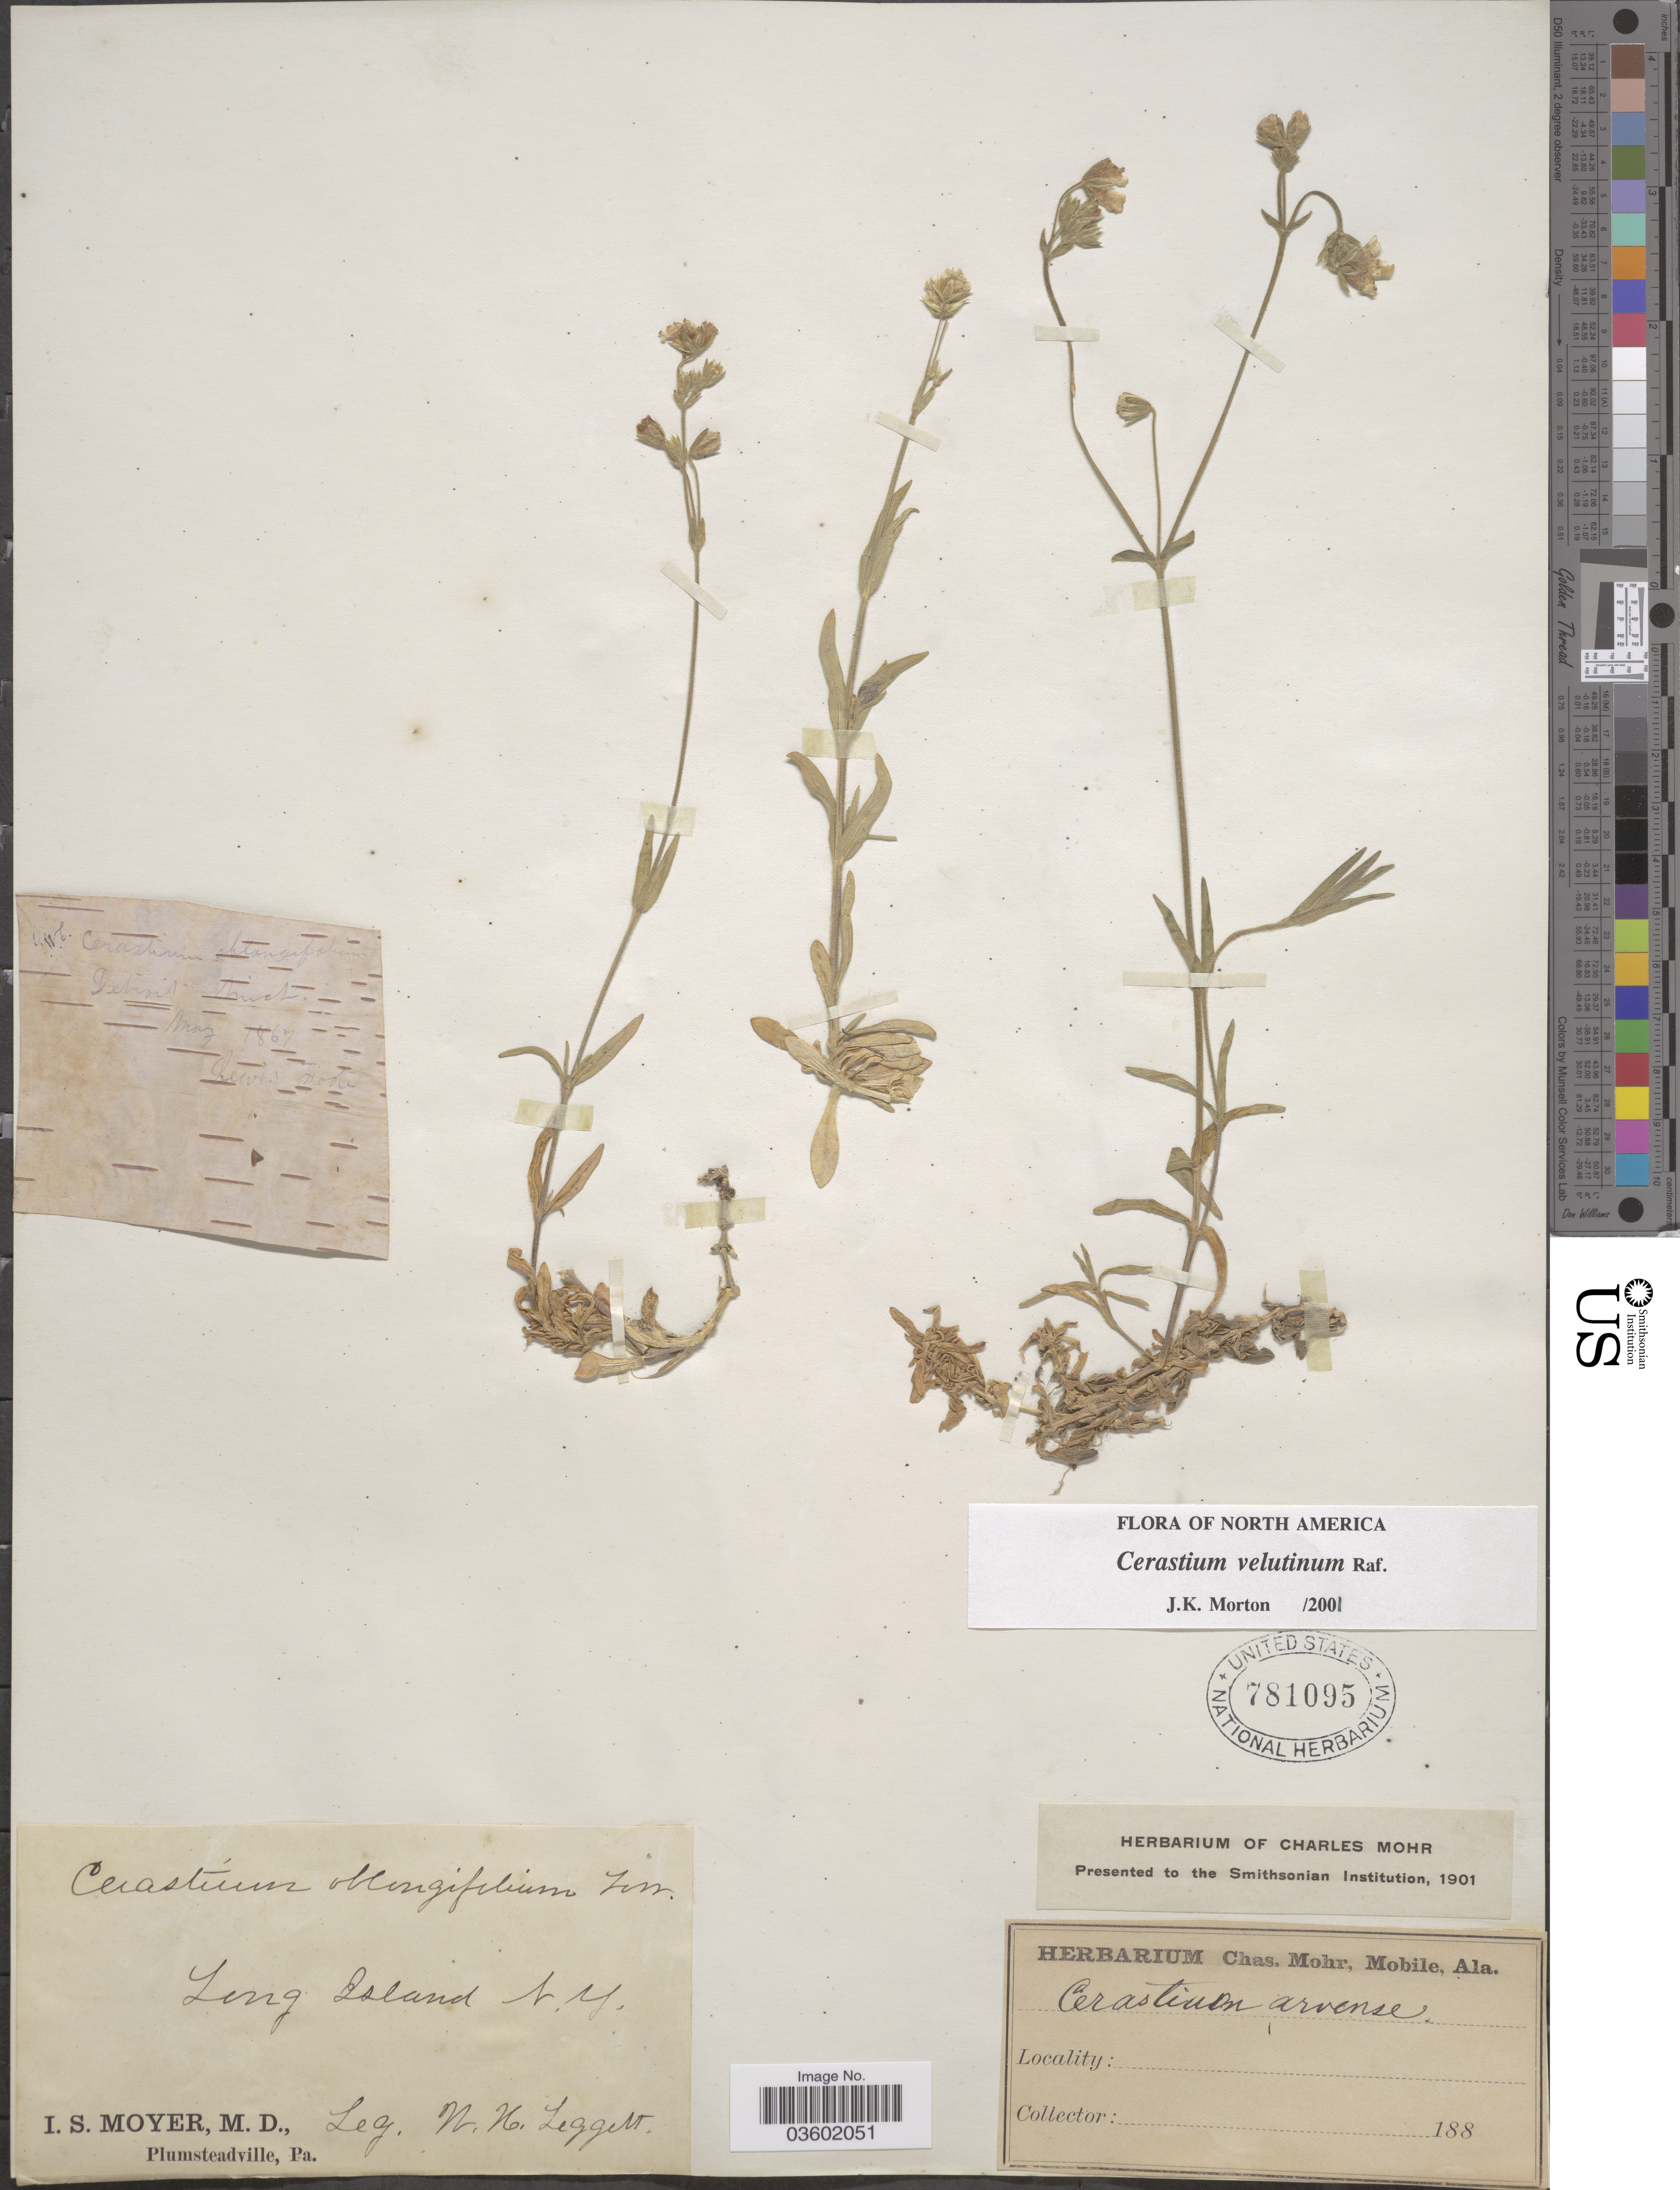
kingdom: Plantae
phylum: Tracheophyta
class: Magnoliopsida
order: Caryophyllales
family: Caryophyllaceae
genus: Cerastium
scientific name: Cerastium velutinum var. velutinum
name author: Raf.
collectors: W. Leggett & I. S. Moyer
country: United States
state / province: New York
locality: Long Island.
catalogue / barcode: US 781095